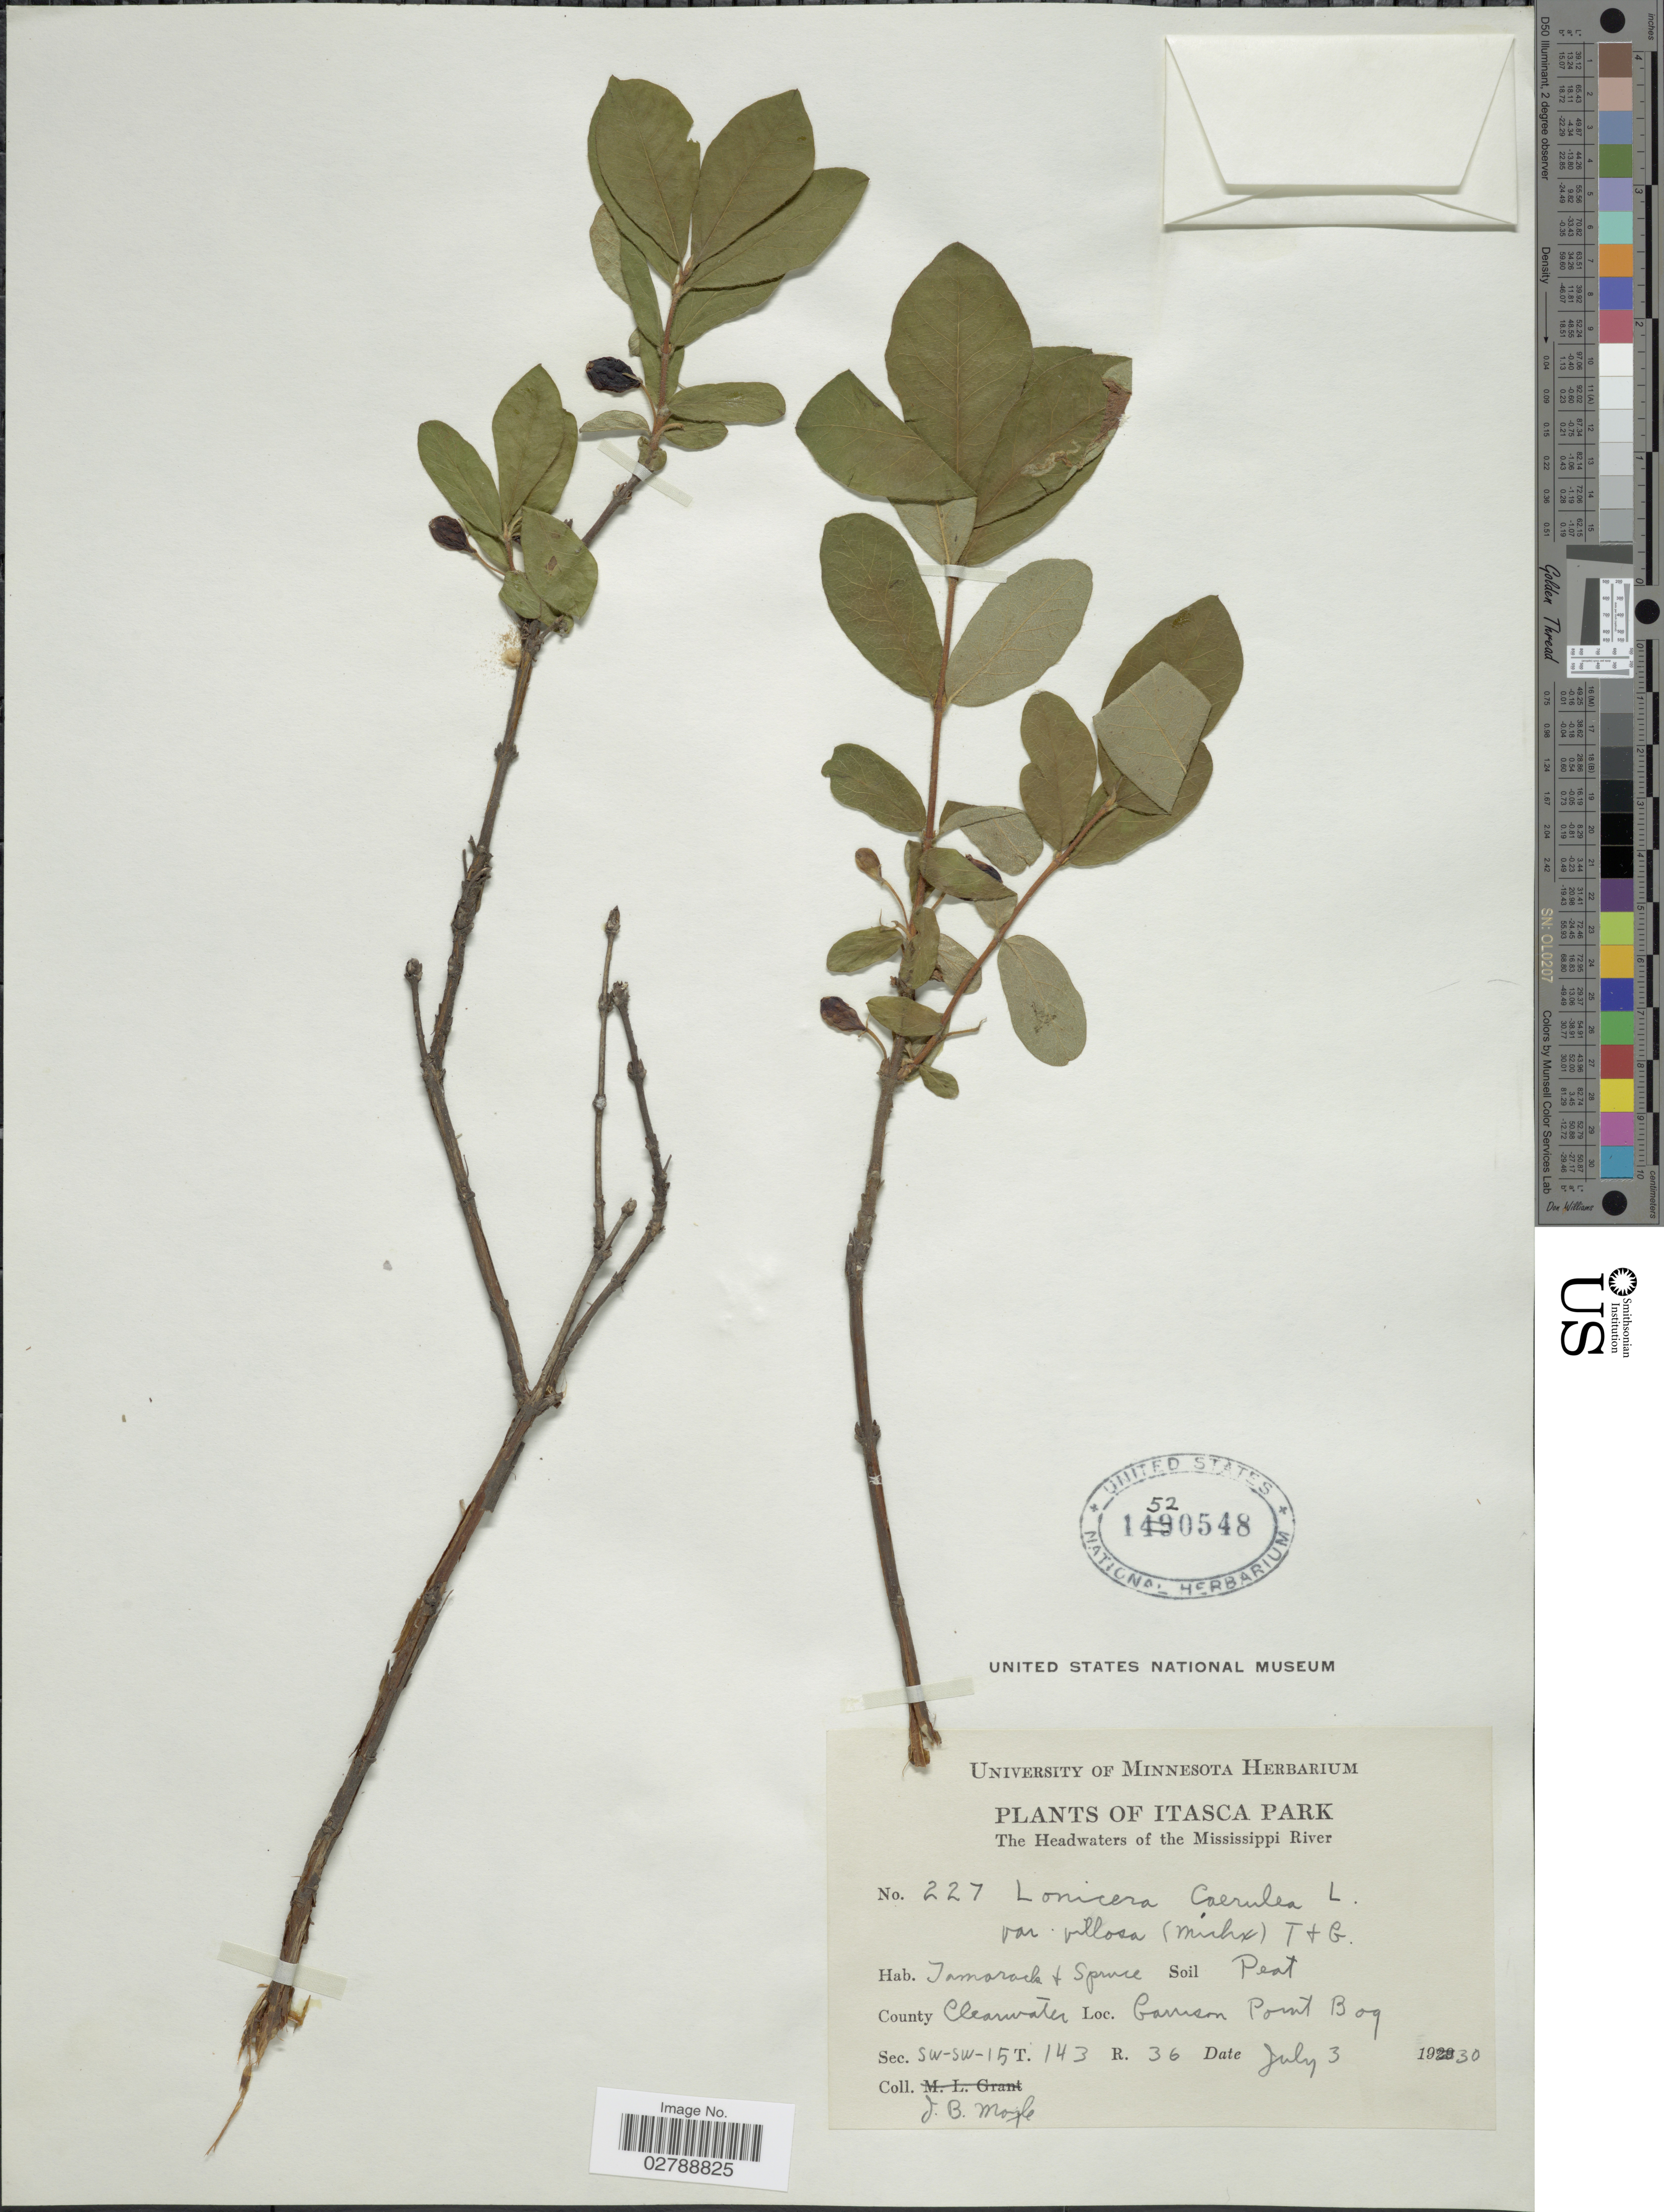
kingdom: Plantae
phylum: Tracheophyta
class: Magnoliopsida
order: Dipsacales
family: Caprifoliaceae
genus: Lonicera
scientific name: Lonicera caerulea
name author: L.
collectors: J. Moyle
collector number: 227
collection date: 1930-07-03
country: United States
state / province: Minnesota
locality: Itasca Park. The Headwaters of the Mississippi River. County Clearwater. Garrison Point, Bog. Sec. SW-SW-15T. 143R.36.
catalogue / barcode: US 1520548